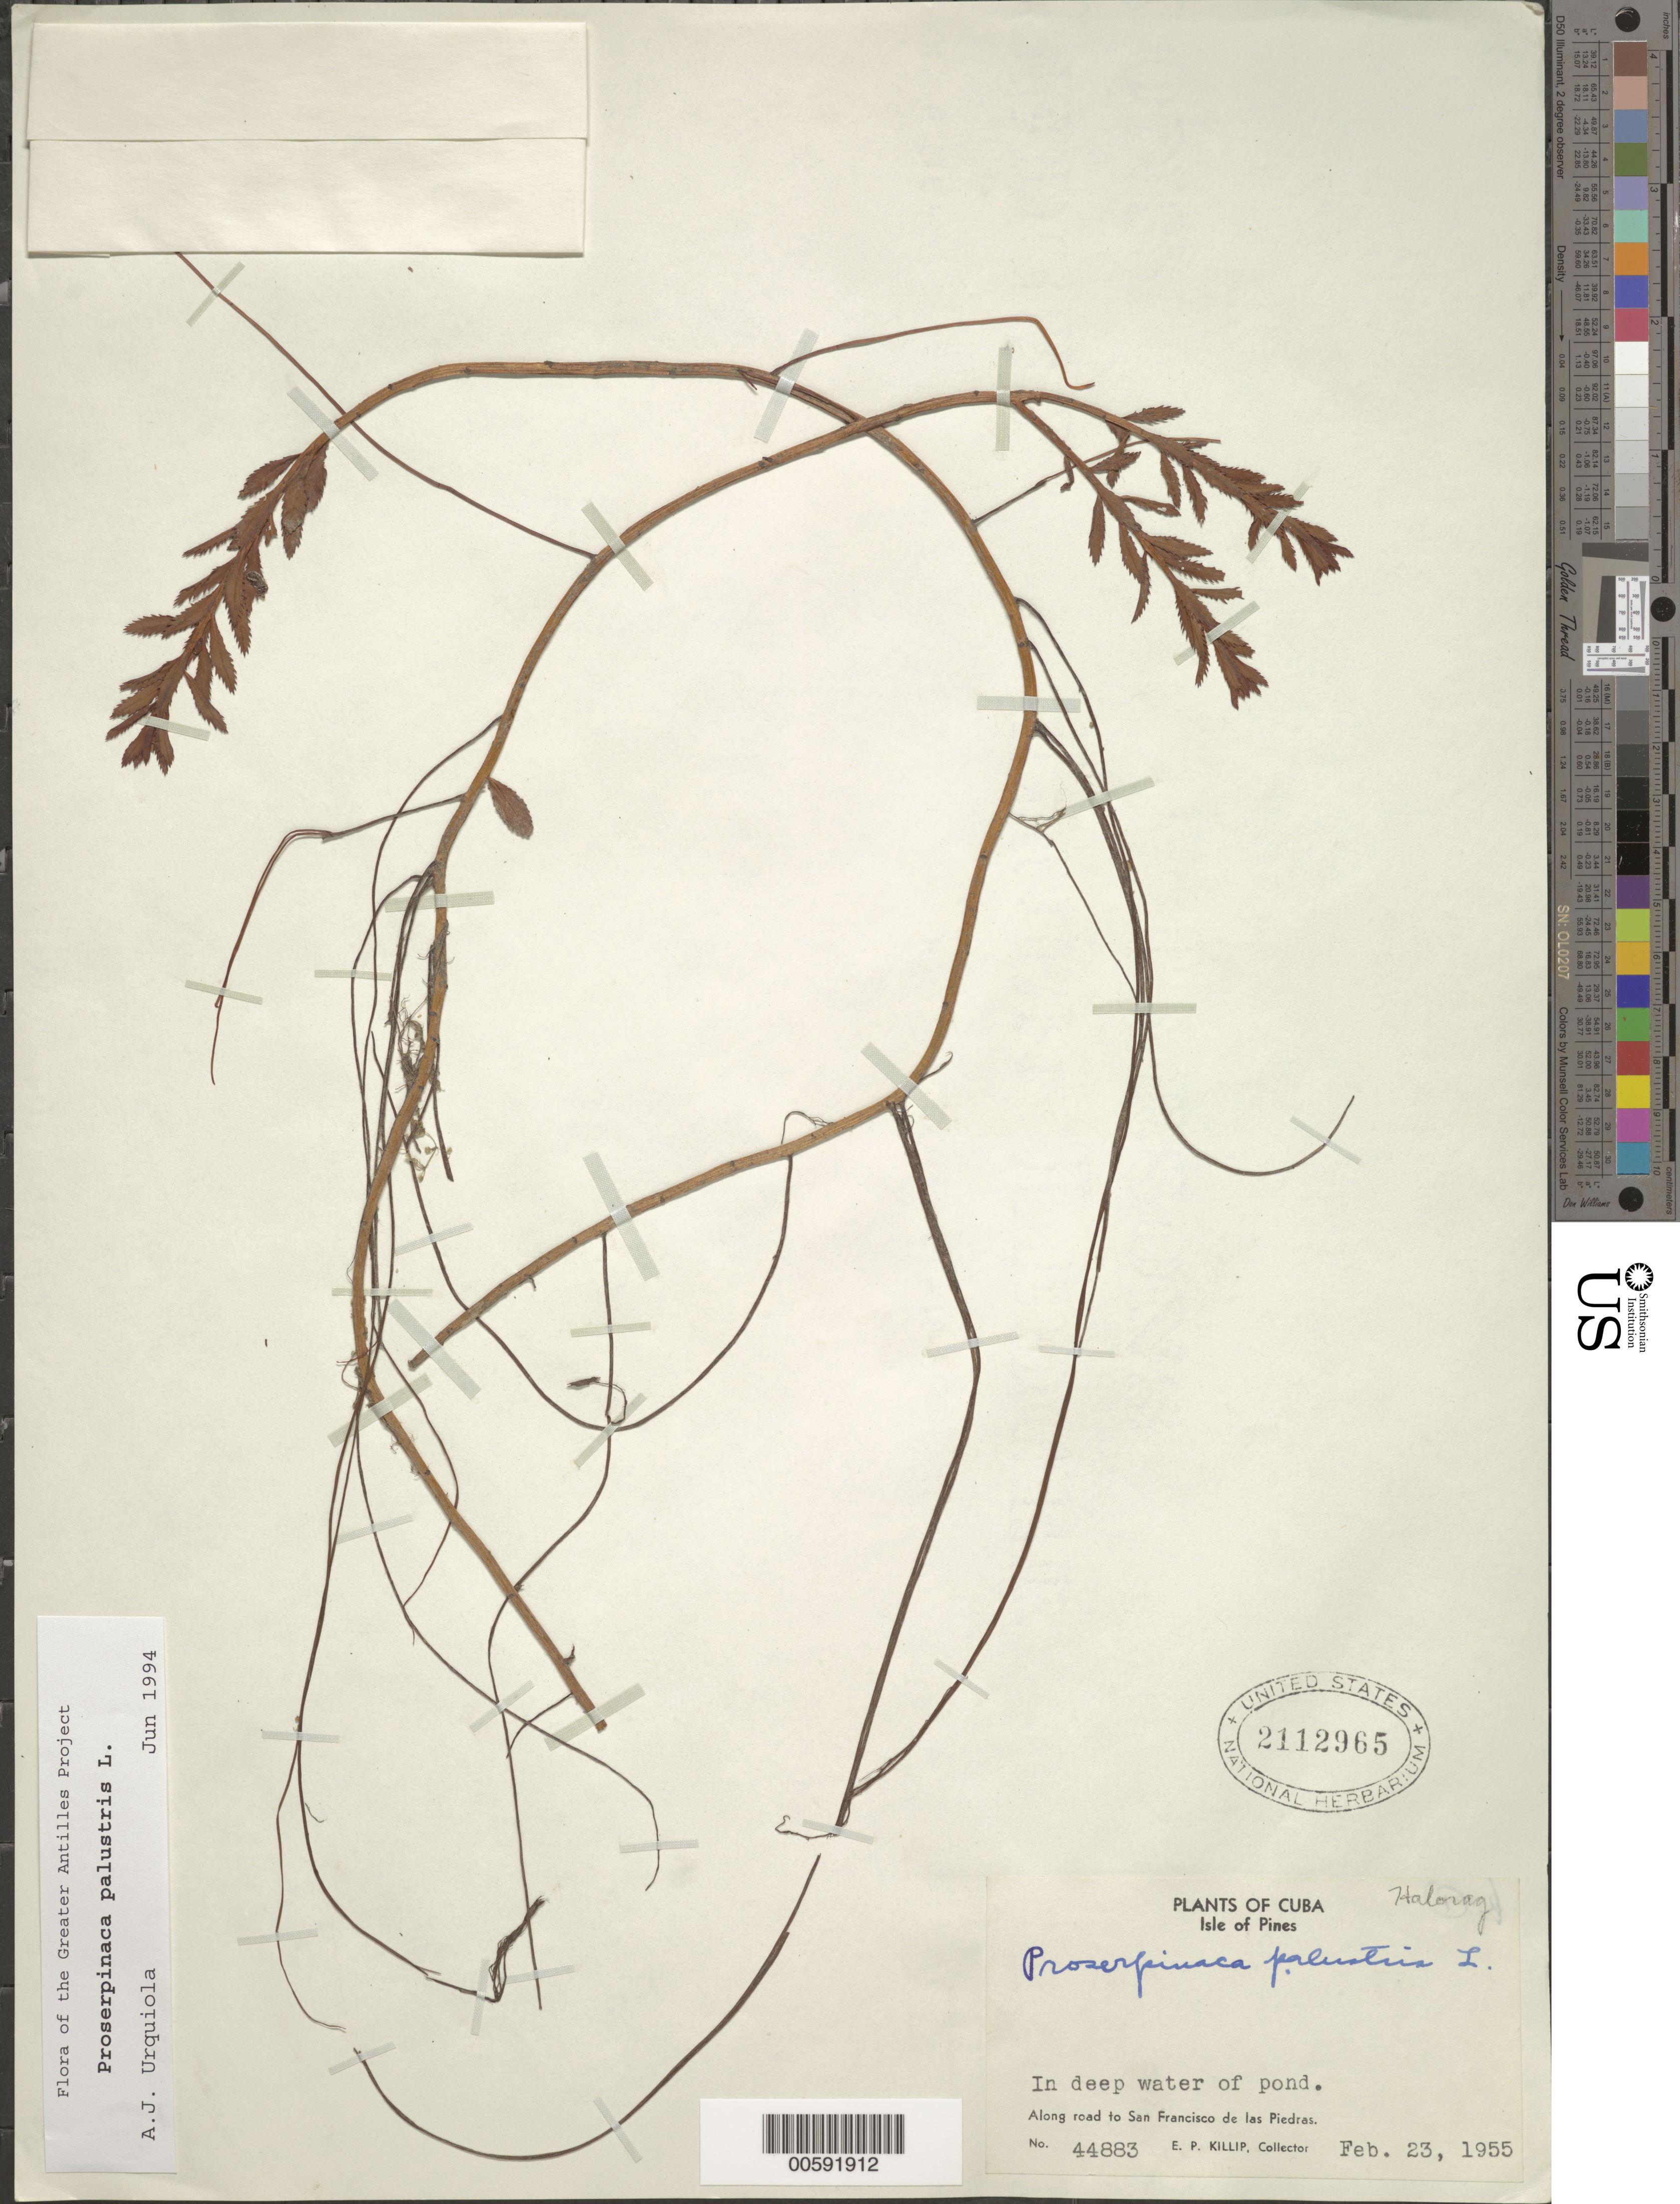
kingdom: Plantae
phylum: Tracheophyta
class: Magnoliopsida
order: Saxifragales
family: Haloragaceae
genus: Proserpinaca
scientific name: Proserpinaca palustris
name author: L.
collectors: E. P. Killip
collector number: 44883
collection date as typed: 23 Feb 1955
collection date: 1955-02-23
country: Cuba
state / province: Isla de La Juventud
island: Isla de La Juventud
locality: Road to San Francisco de las Piedras. (Province originally recorded as Isla de Pinos.)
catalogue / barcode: US 2112965